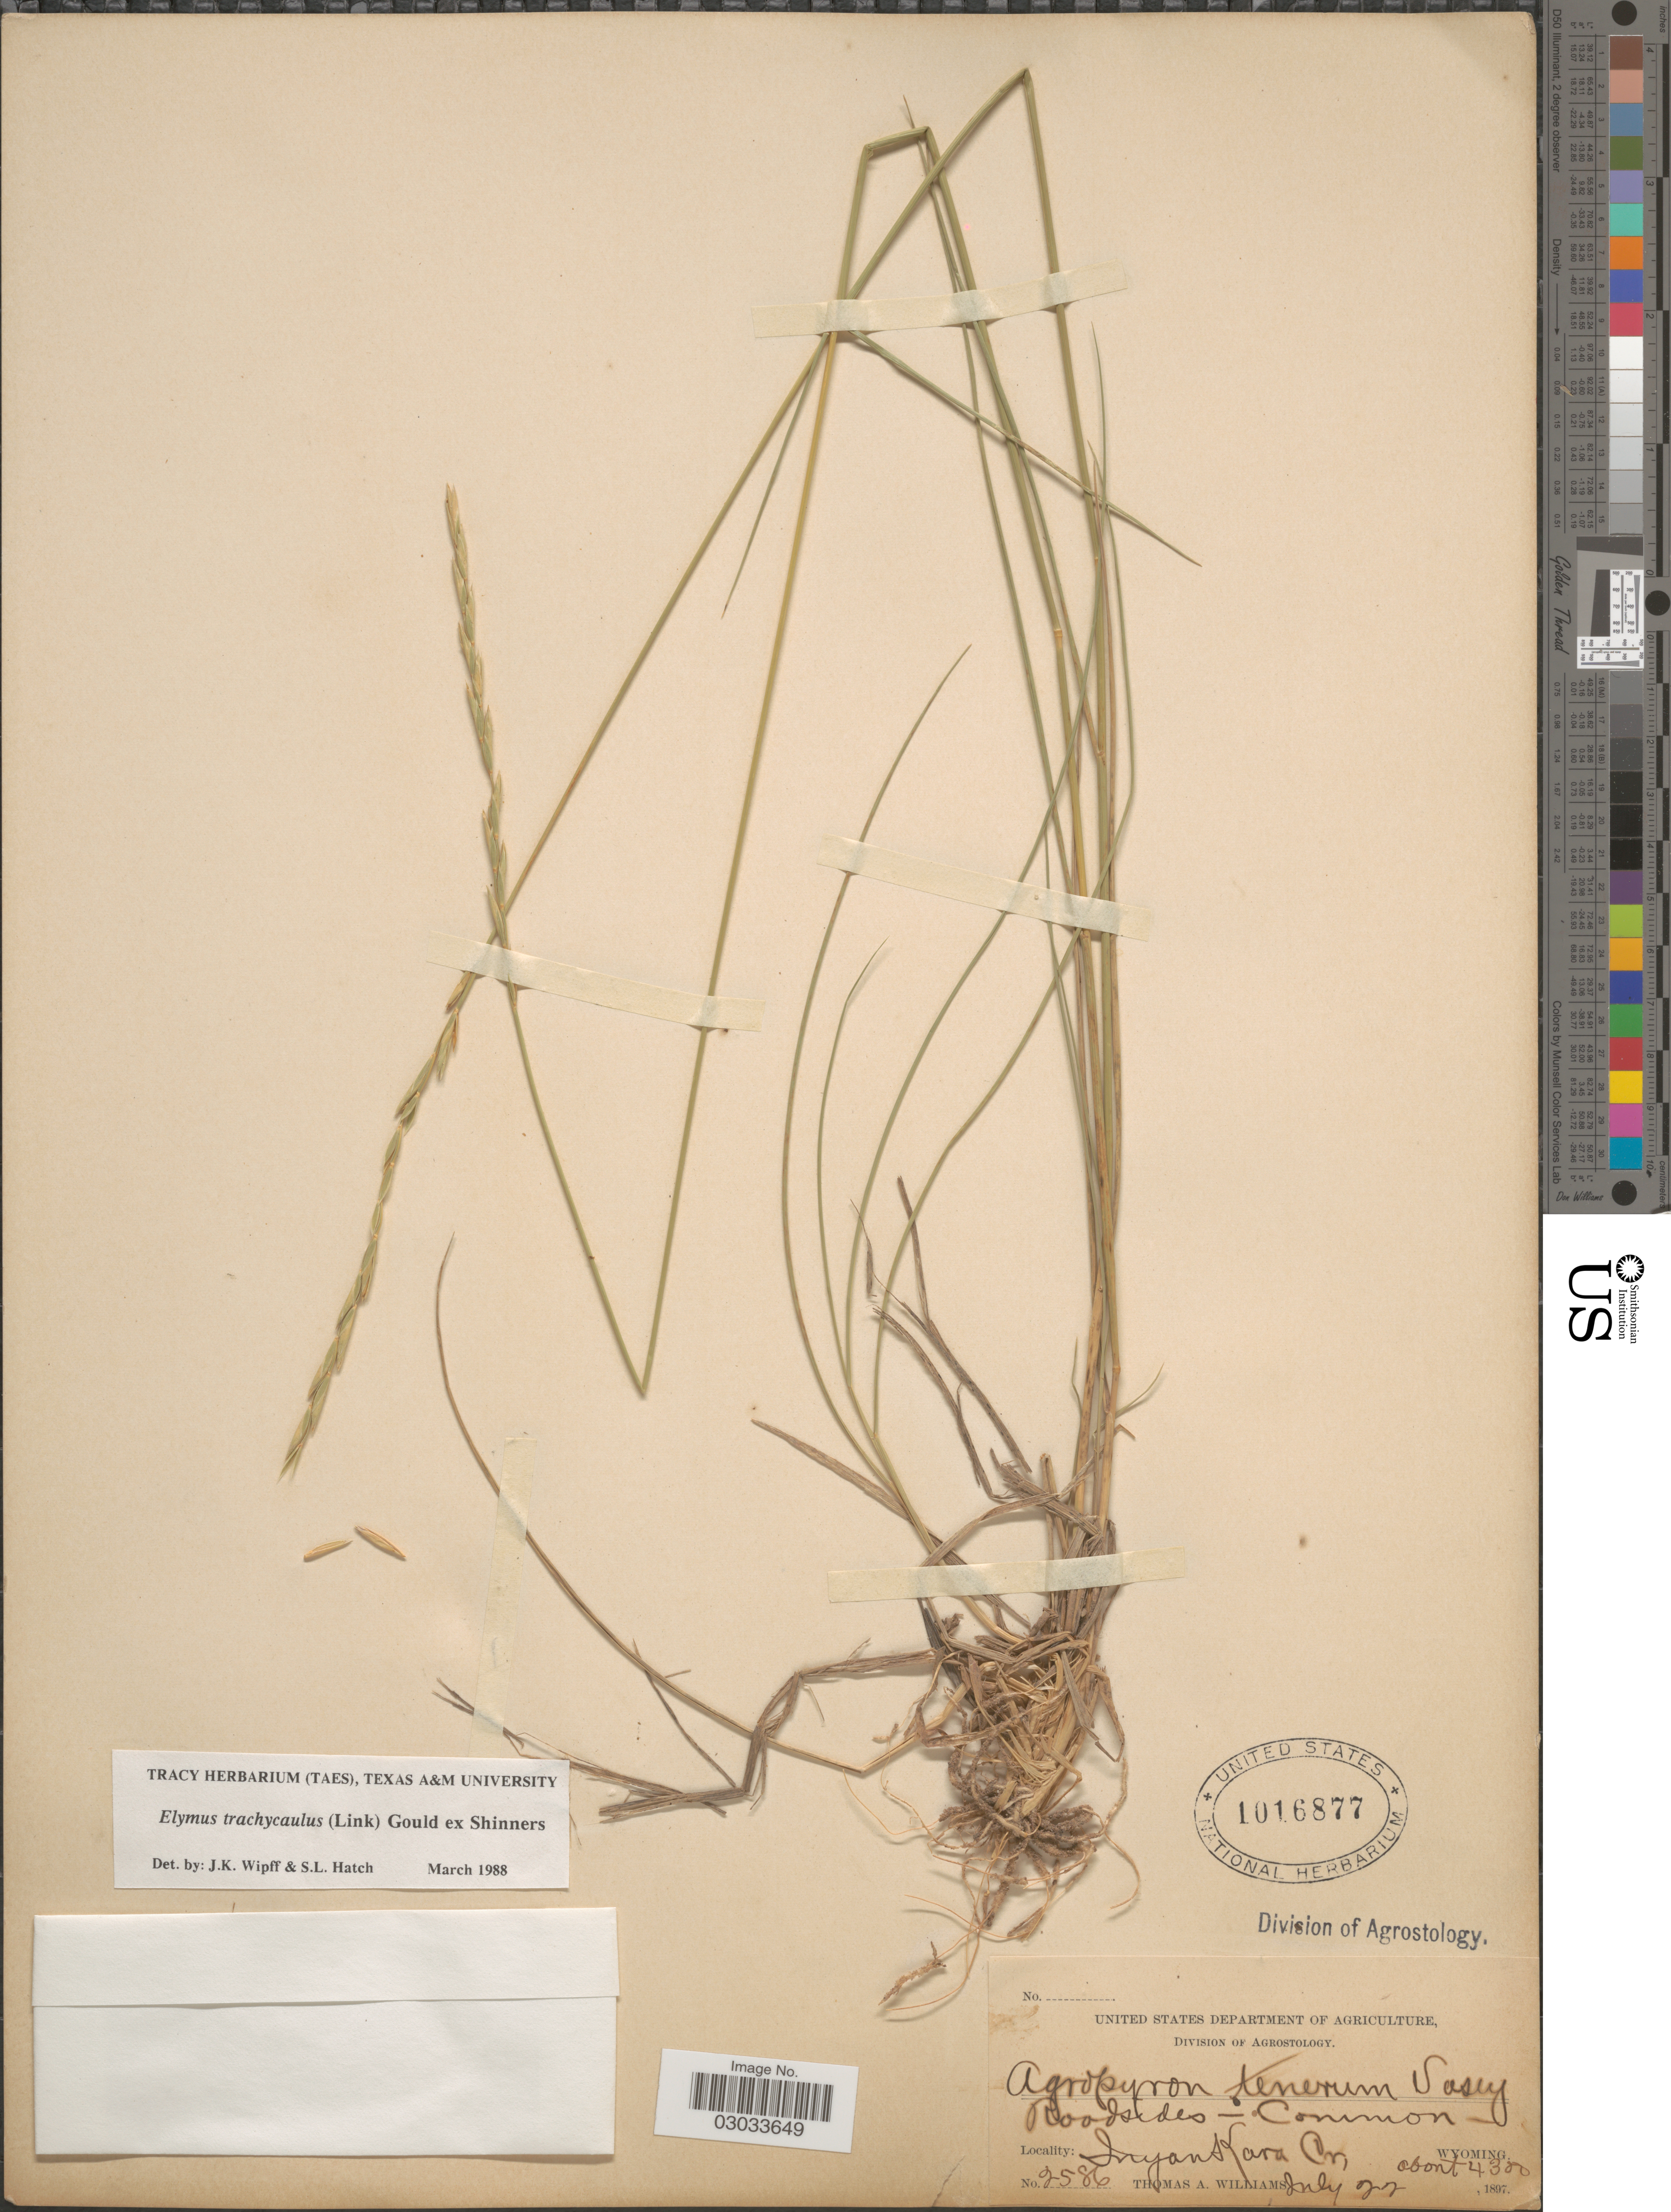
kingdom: Plantae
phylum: Tracheophyta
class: Liliopsida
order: Poales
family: Poaceae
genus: Elymus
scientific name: Elymus trachycaulus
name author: (Link) Gould ex Shinners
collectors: T. A. Williams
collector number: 2586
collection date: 1897-07-22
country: United States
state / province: Wyoming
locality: Inyan Kara Cr.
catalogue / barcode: US 1016877